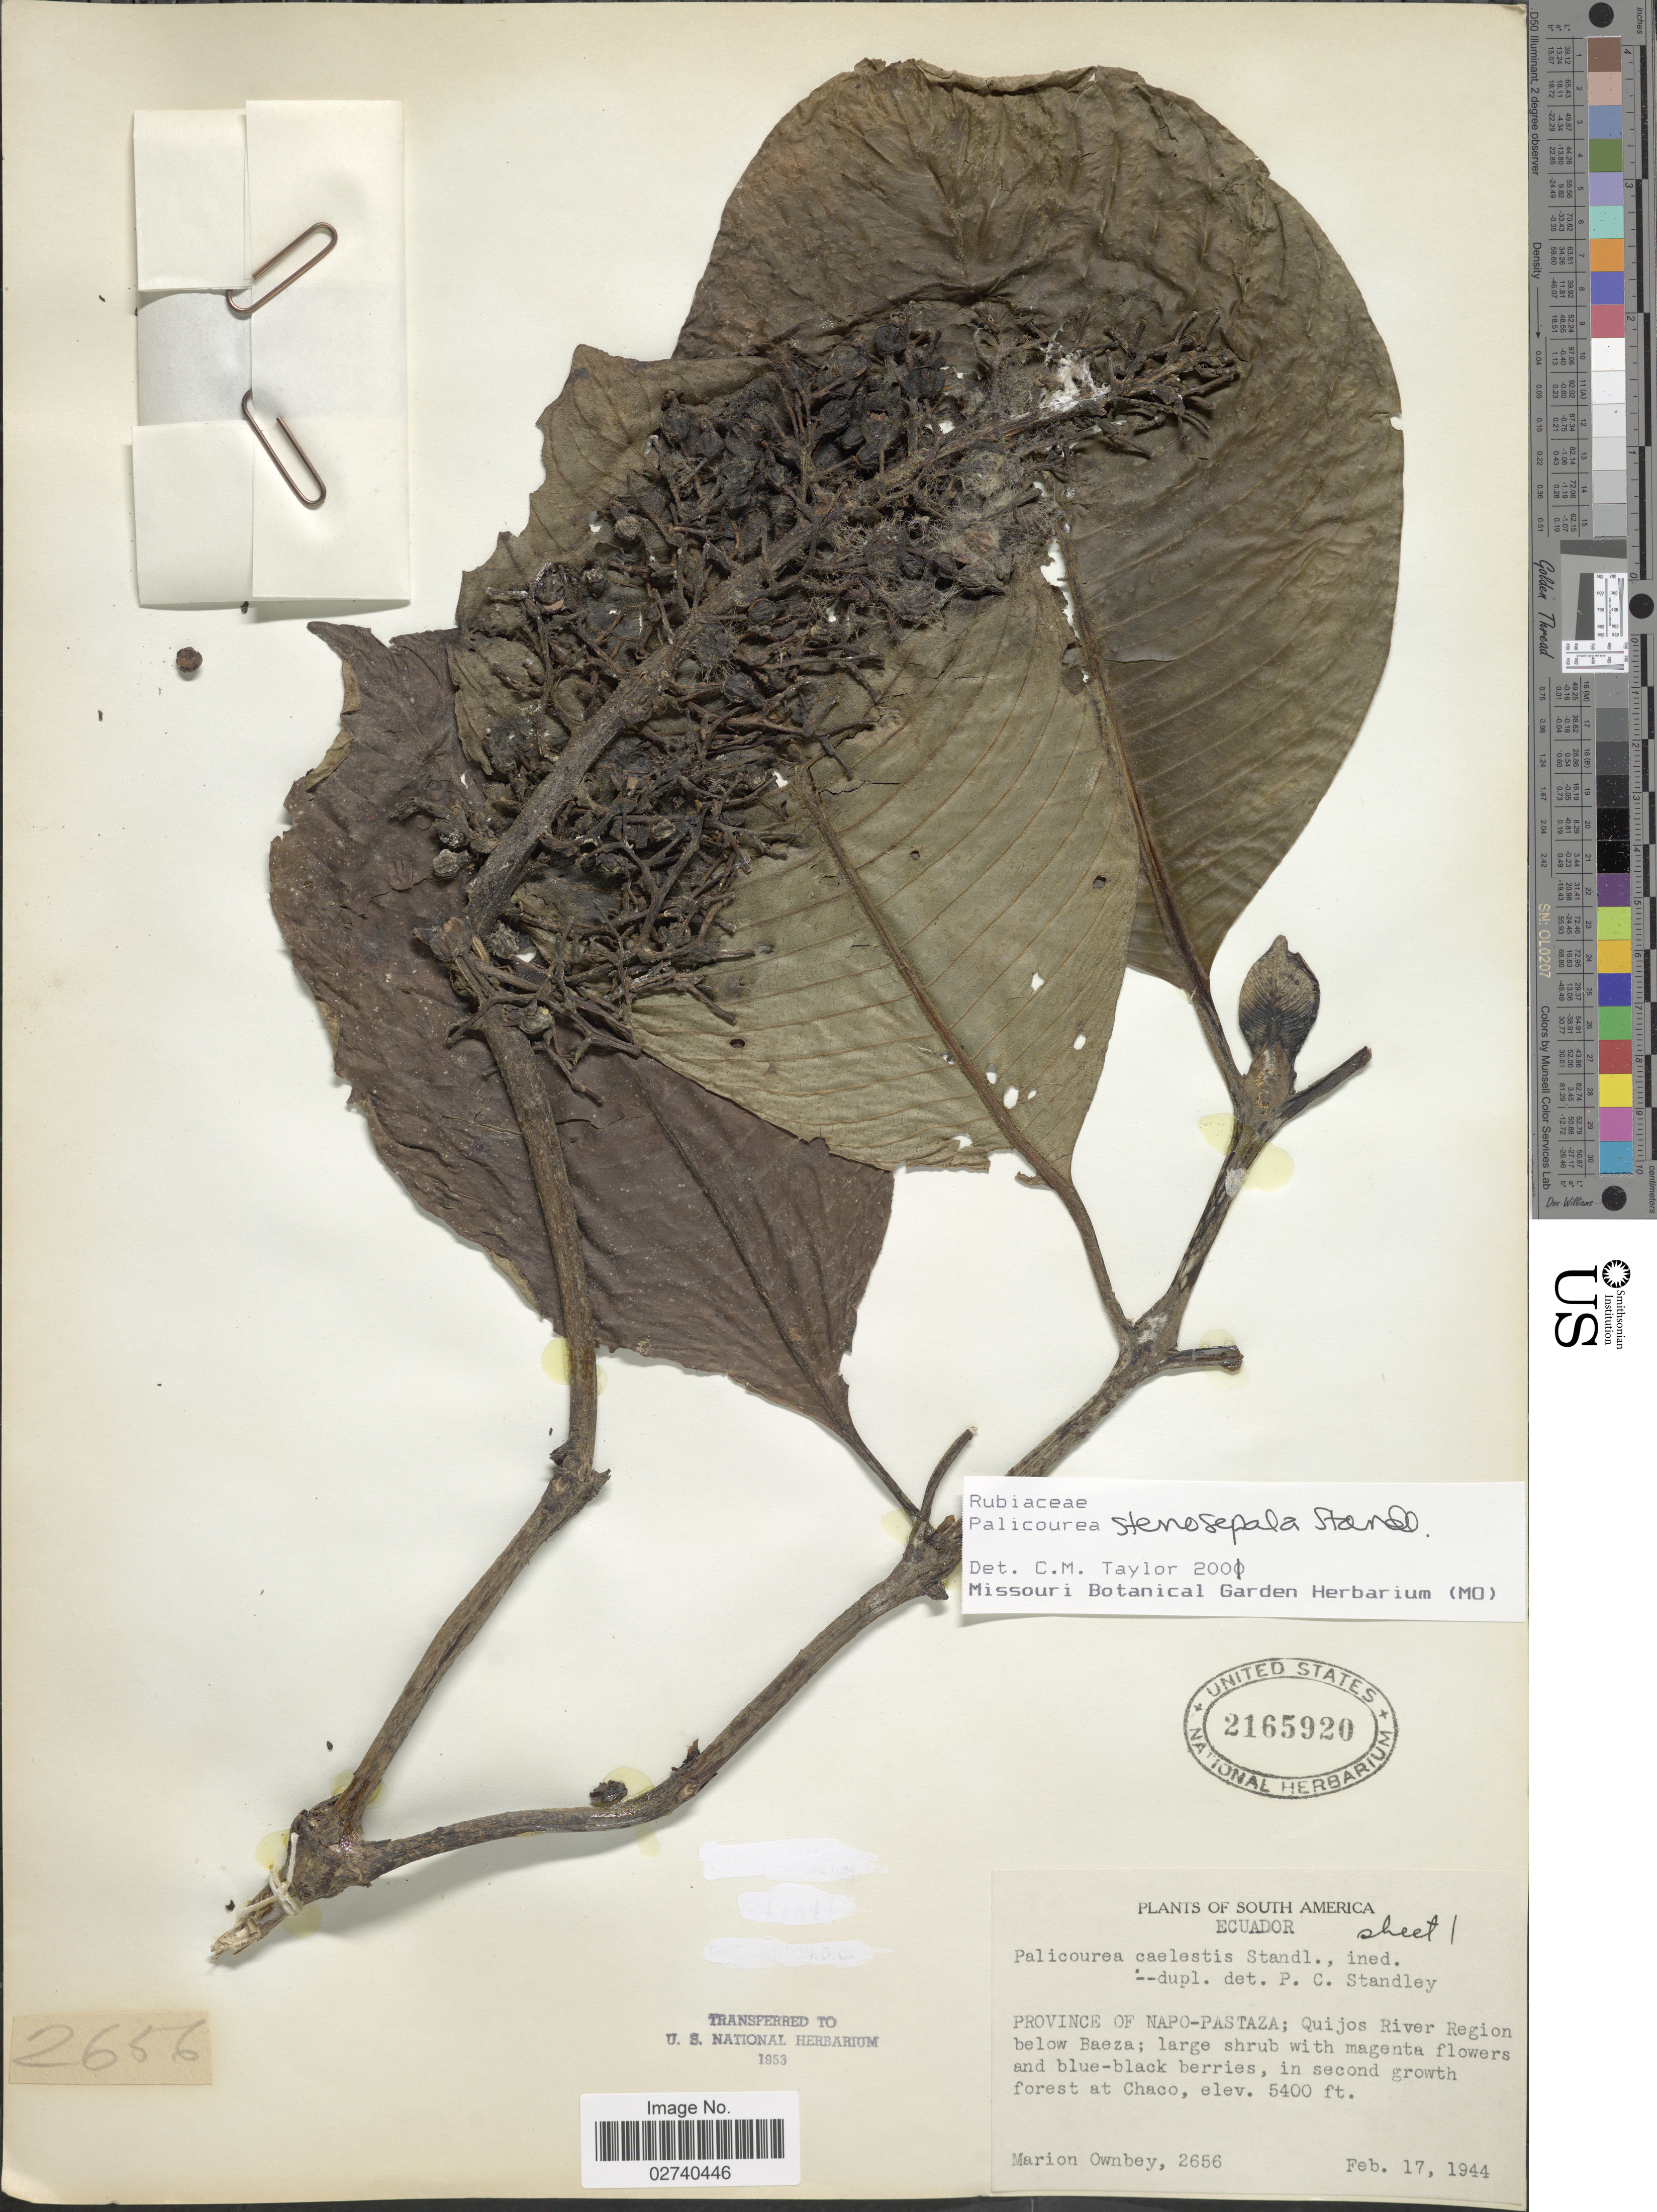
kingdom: Plantae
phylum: Tracheophyta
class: Magnoliopsida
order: Gentianales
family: Rubiaceae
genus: Palicourea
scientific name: Palicourea stenosepala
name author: Standl.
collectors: F. M. Ownbey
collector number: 2656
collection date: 1944-02-17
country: Ecuador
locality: Province Napo-Pastaza; Quijos River Region below Baeza.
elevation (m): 1646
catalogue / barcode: US 2165920